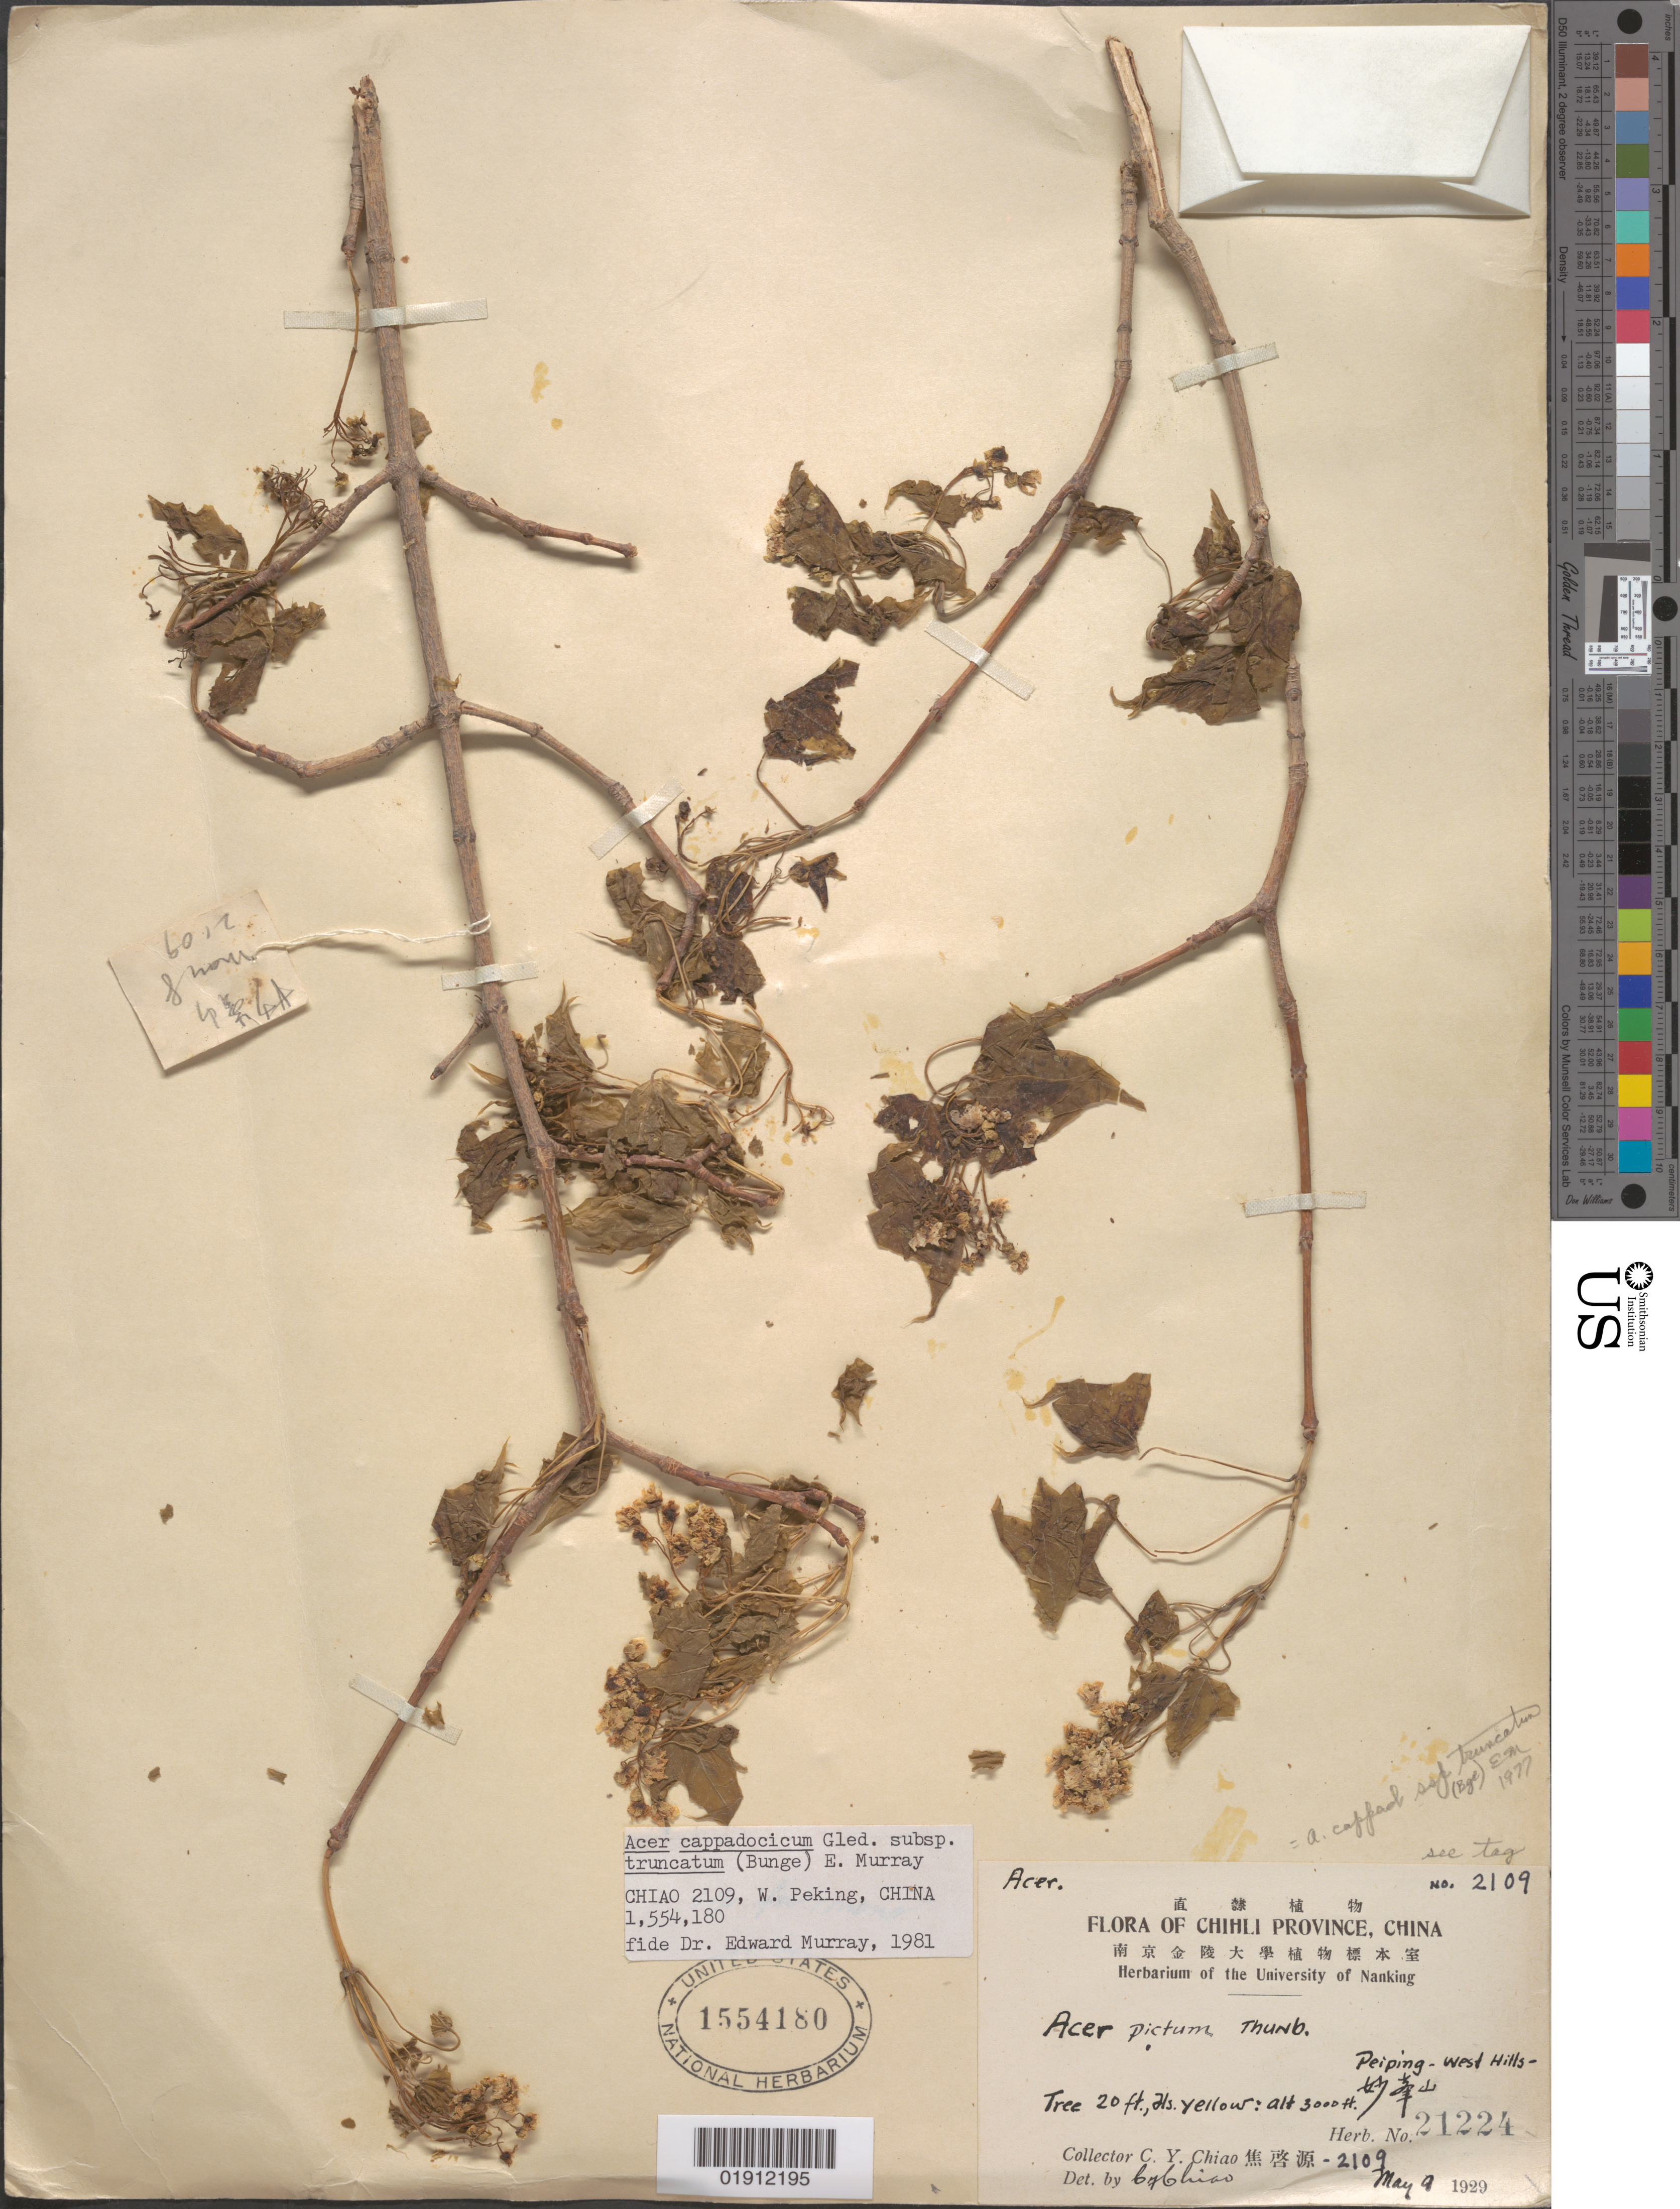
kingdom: Plantae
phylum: Tracheophyta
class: Magnoliopsida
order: Sapindales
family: Sapindaceae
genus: Acer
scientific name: Acer cappadocicum subsp. truncatum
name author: (Bunge) A.E. Murray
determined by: Murray, Edward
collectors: C. Y. Chiao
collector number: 2109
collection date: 1929-05-08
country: China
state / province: Beijing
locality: Chihli Province. Peiping [Beijing], west hills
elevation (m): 914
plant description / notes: Herb. No. 21224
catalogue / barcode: US 1554180